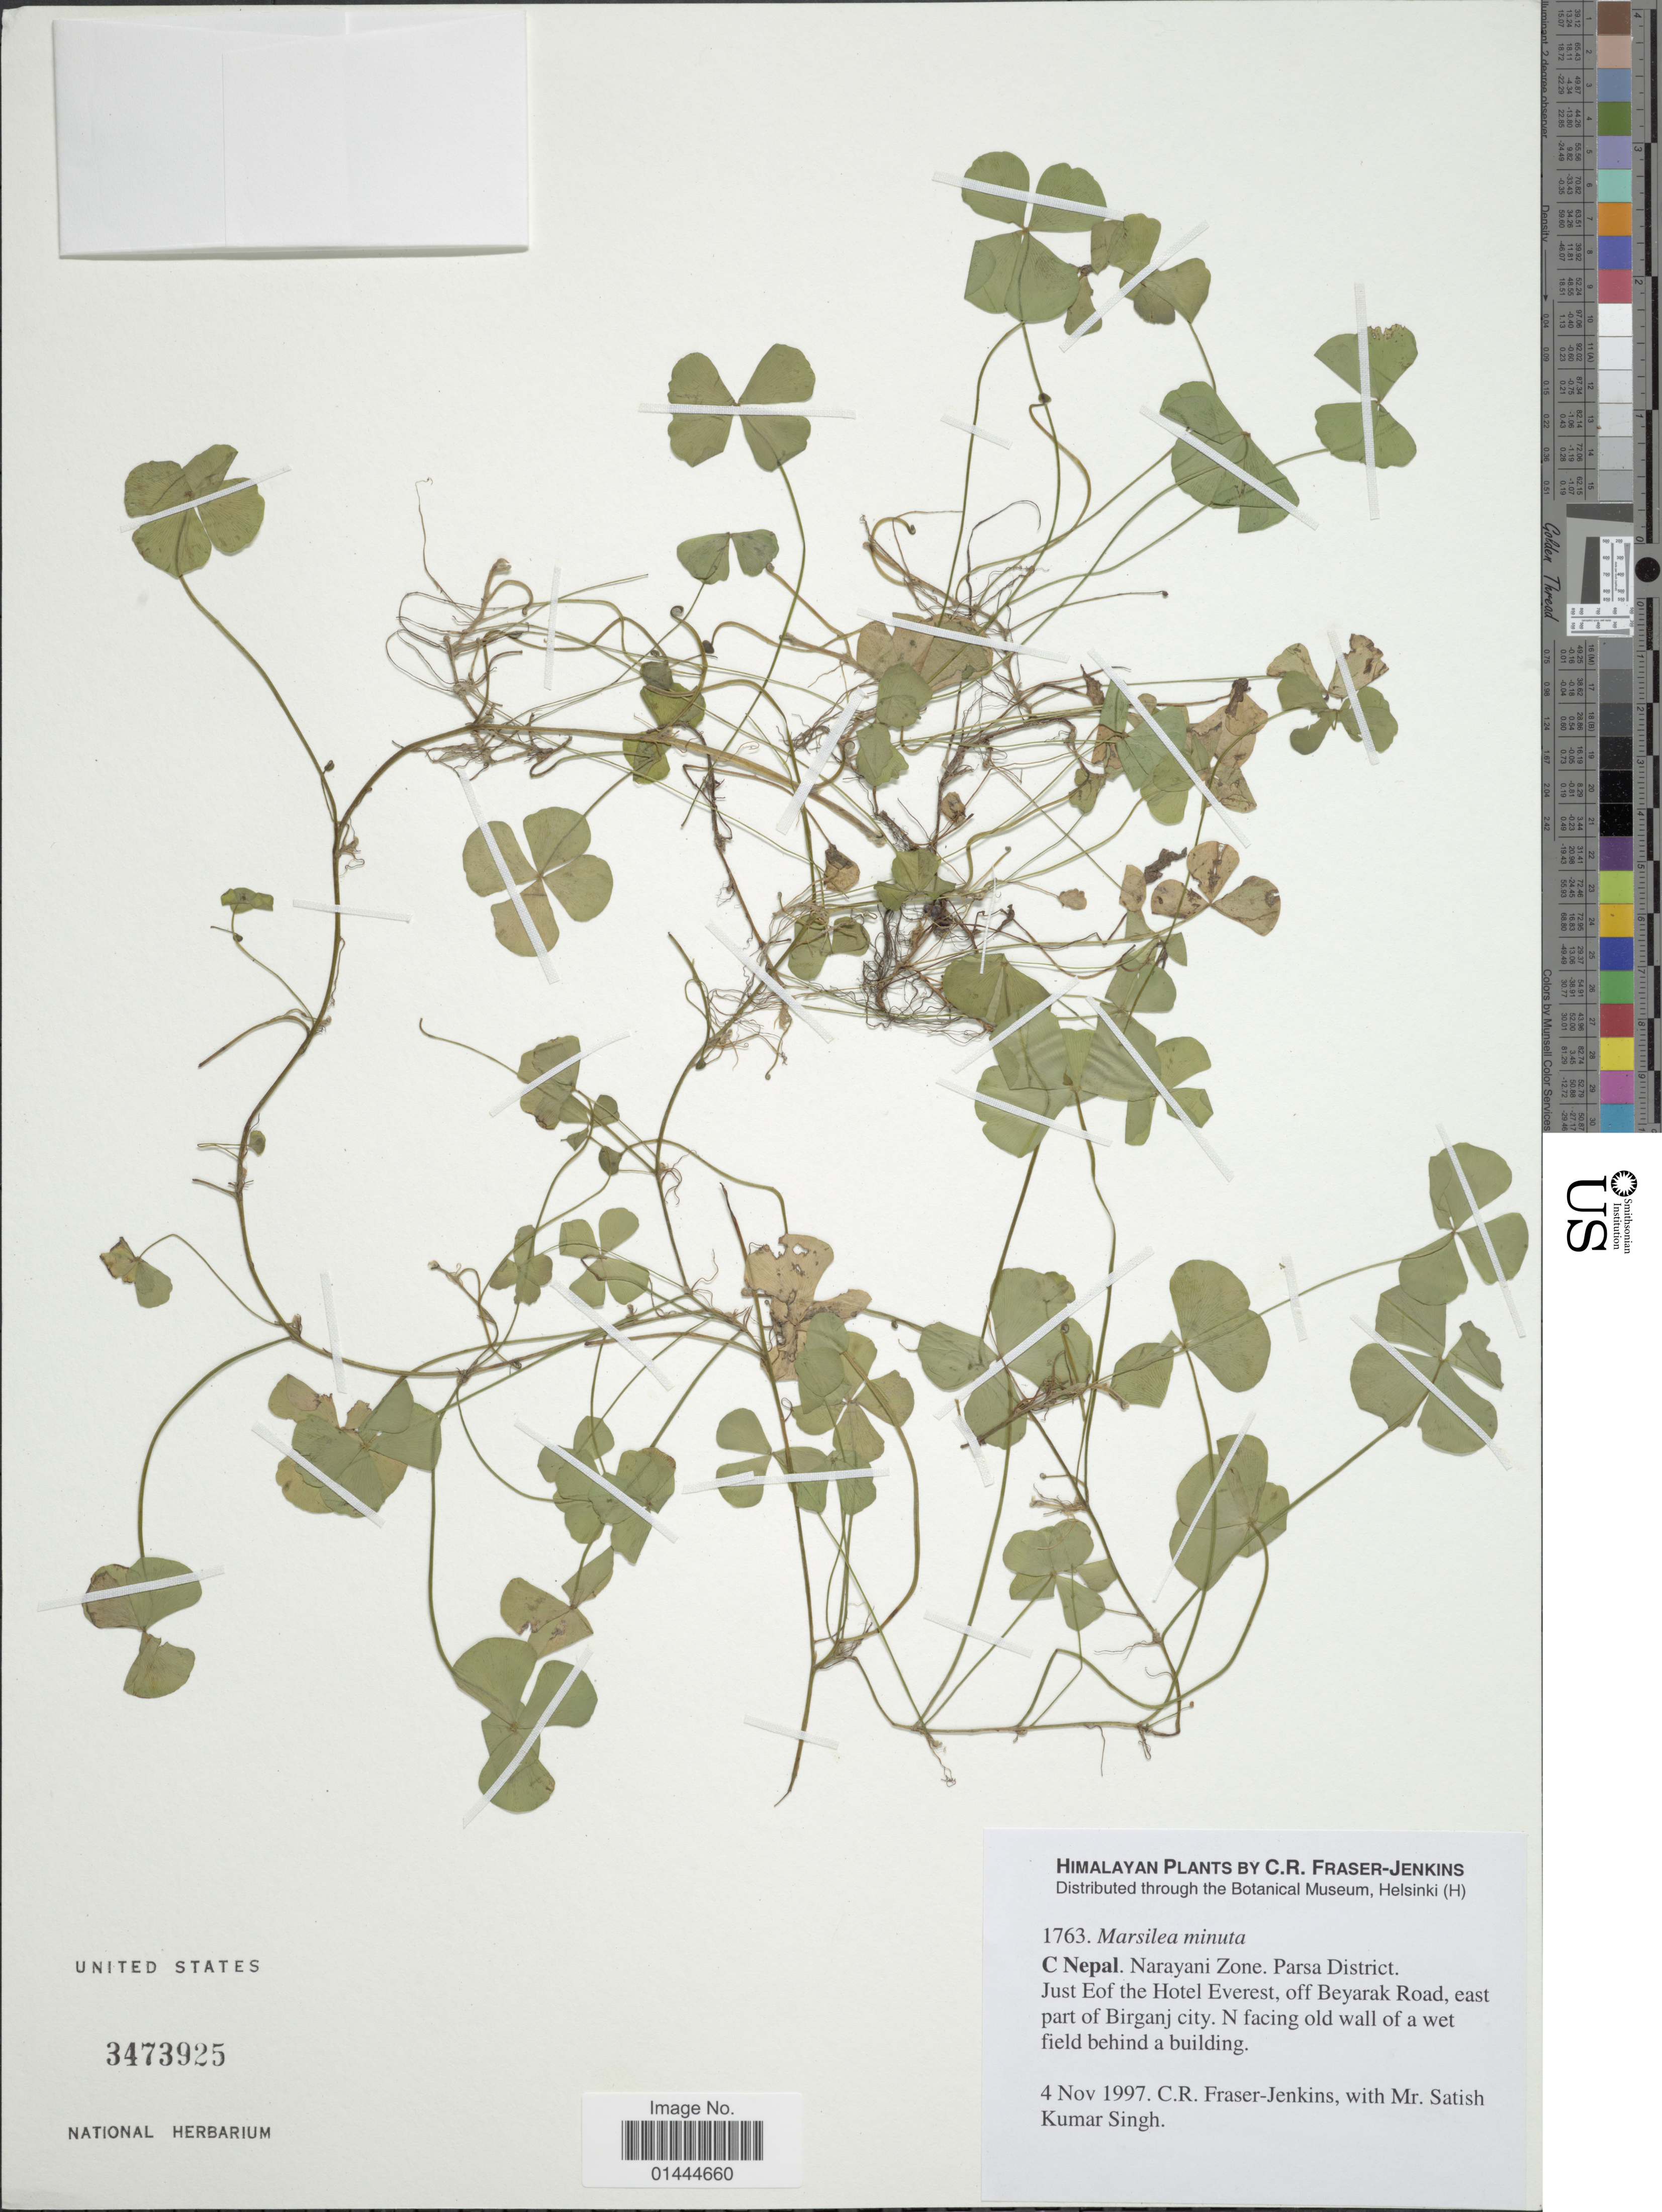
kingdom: Plantae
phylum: Tracheophyta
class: Polypodiopsida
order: Salviniales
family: Marsileaceae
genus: Marsilea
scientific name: Marsilea minuta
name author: L.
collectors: C. R. Fraser-Jenkins & S. Singh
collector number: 1763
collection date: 1997-11-04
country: Nepal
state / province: Narayani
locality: Himalaya, C. Nepal, Parsa District, just E of the Hotel Everest, off Beyarak Road, east part of Birganj city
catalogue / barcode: US 3473925